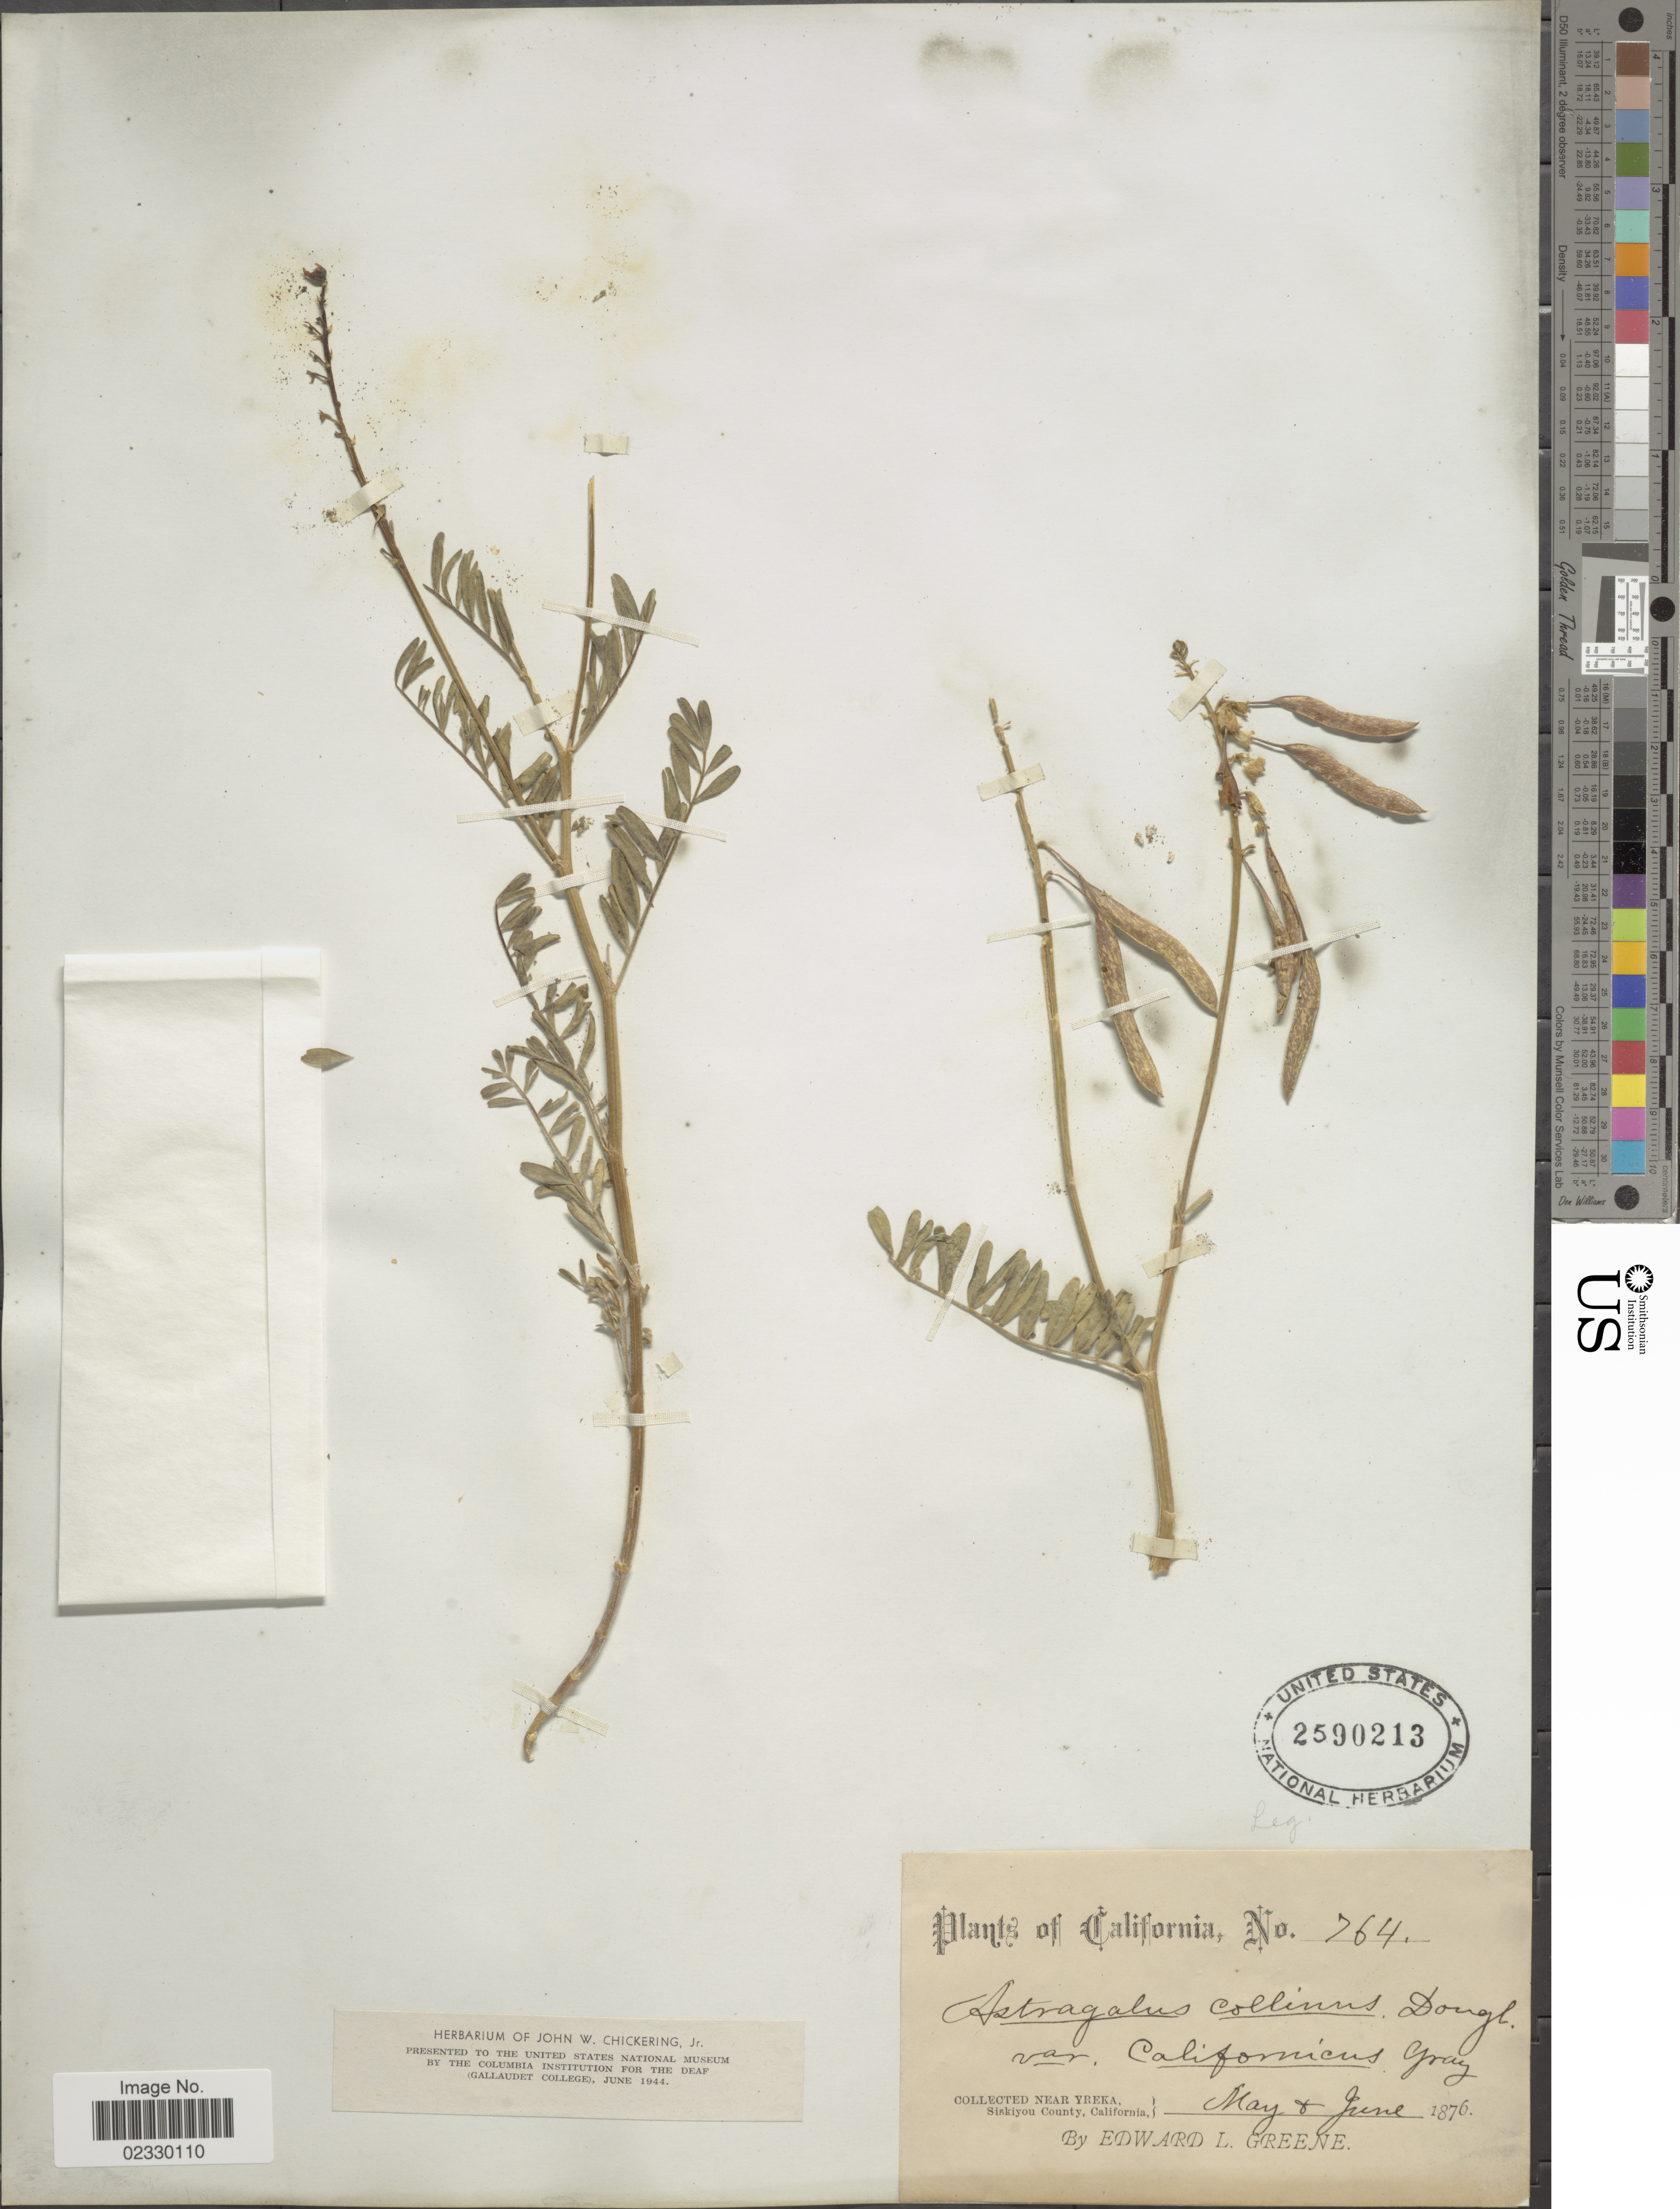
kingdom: Plantae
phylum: Tracheophyta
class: Magnoliopsida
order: Fabales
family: Fabaceae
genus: Astragalus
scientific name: Astragalus collinus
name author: Douglas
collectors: E. L. Greene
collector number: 764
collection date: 1876-05/1876-06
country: United States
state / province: California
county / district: Siskiyou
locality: Near Yreka, Siskiyou County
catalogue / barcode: US 2590213